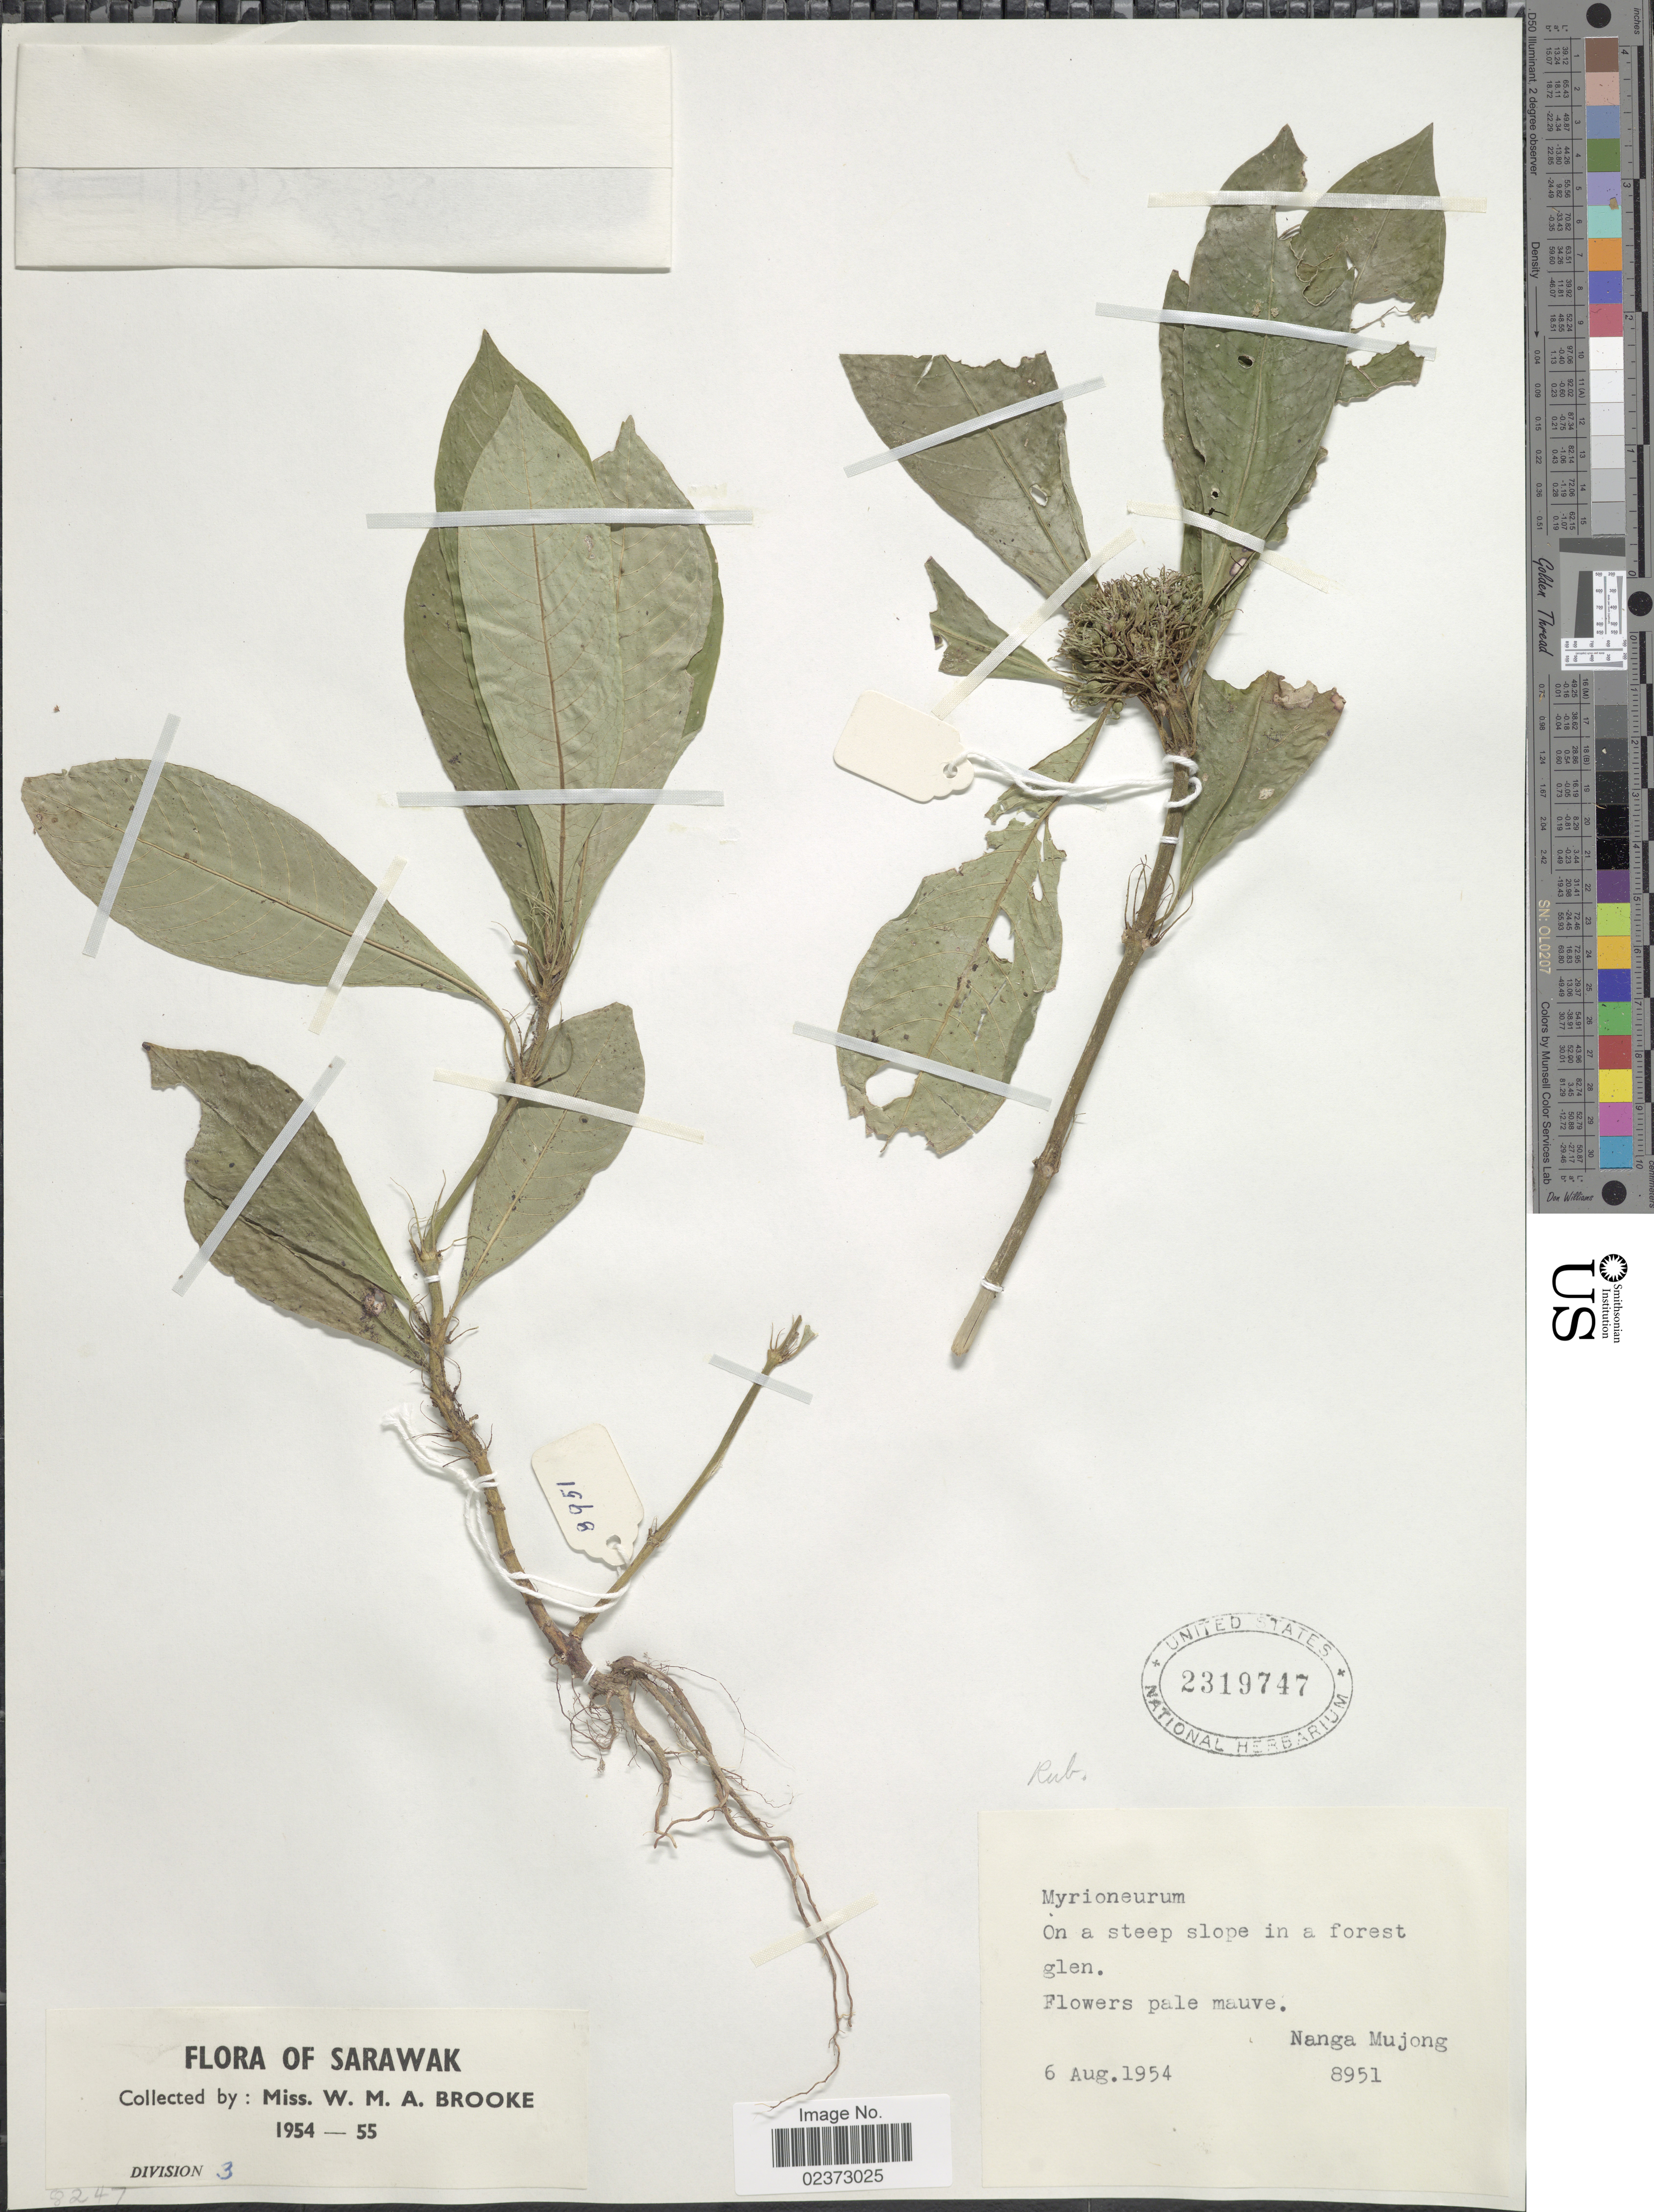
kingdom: Plantae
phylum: Tracheophyta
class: Magnoliopsida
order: Gentianales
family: Rubiaceae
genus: Cyanoneuron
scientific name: Cyanoneuron cyaneum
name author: (Hallier f.) Tange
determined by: Tange, C.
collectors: W. Brooke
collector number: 8951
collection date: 1954-08-06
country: Malaysia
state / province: Sarawak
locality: Nanga Mujong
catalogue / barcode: US 2319747